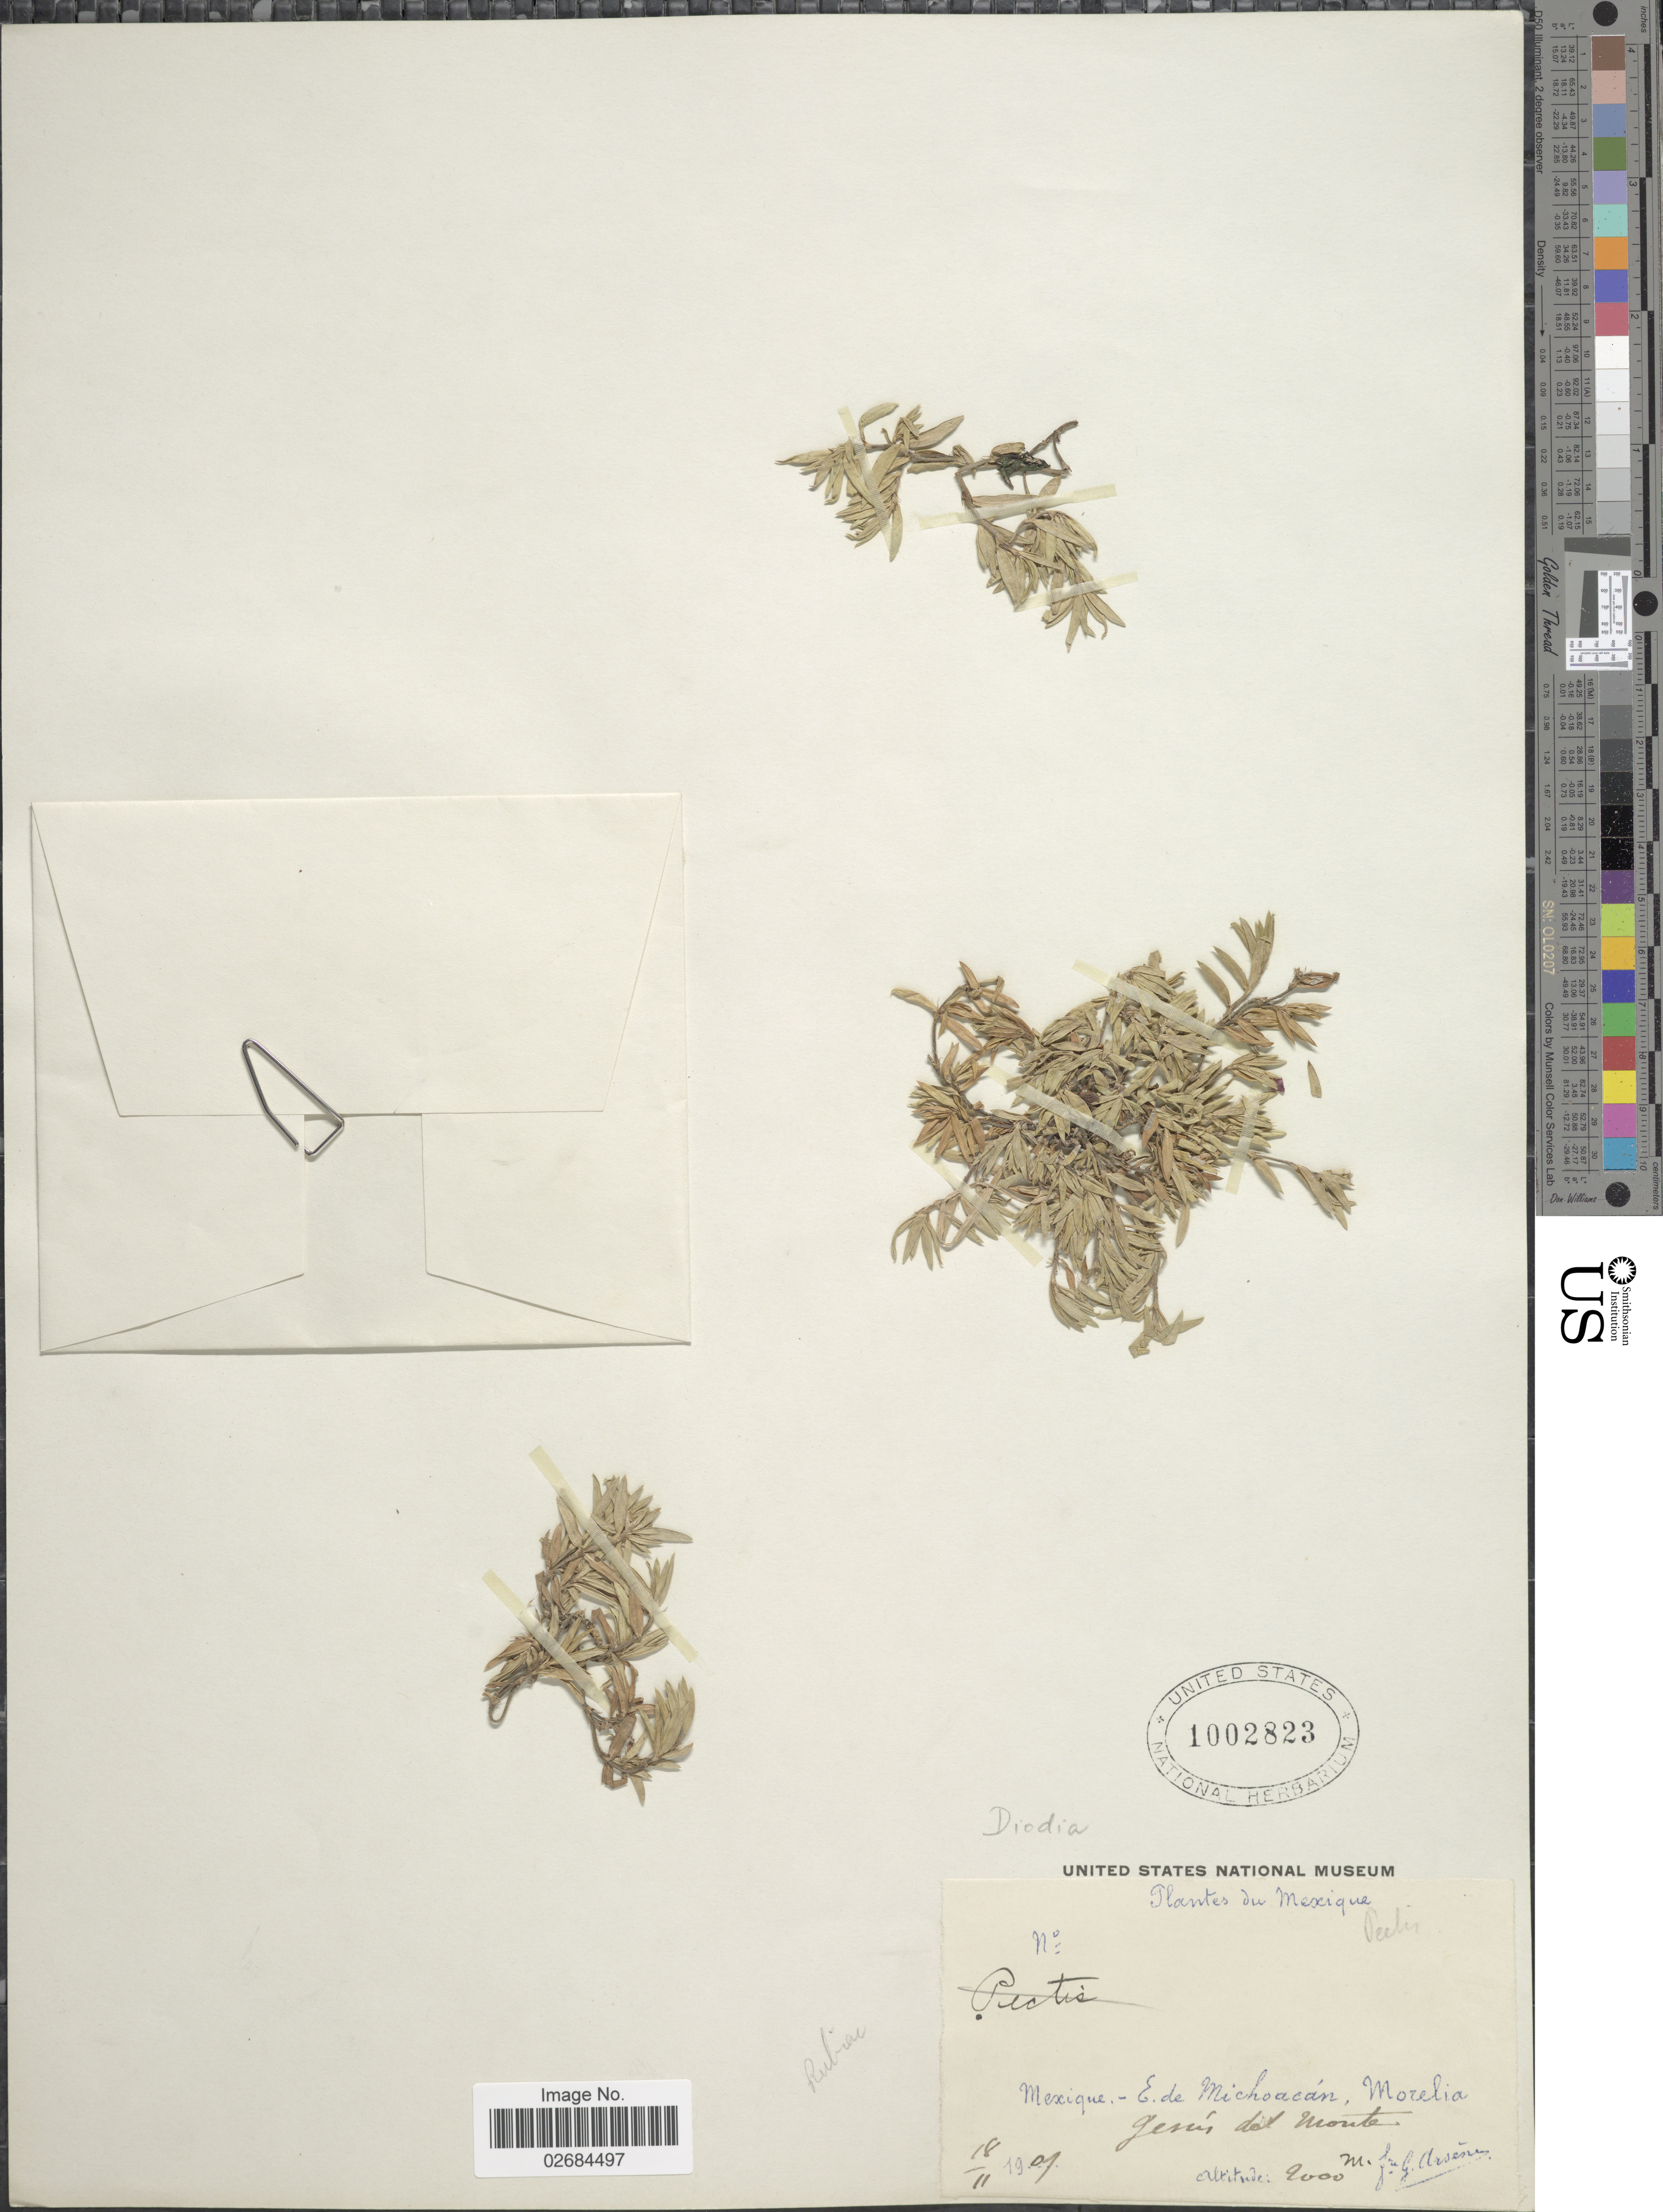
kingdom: Plantae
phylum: Tracheophyta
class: Magnoliopsida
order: Gentianales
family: Rubiaceae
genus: Diodia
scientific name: Diodia sp.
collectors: Bro. G. Arsène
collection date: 1909-11-18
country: Mexico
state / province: Michoacán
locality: Jesús Del Monte, Morelia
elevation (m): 2000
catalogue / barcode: US 1002823